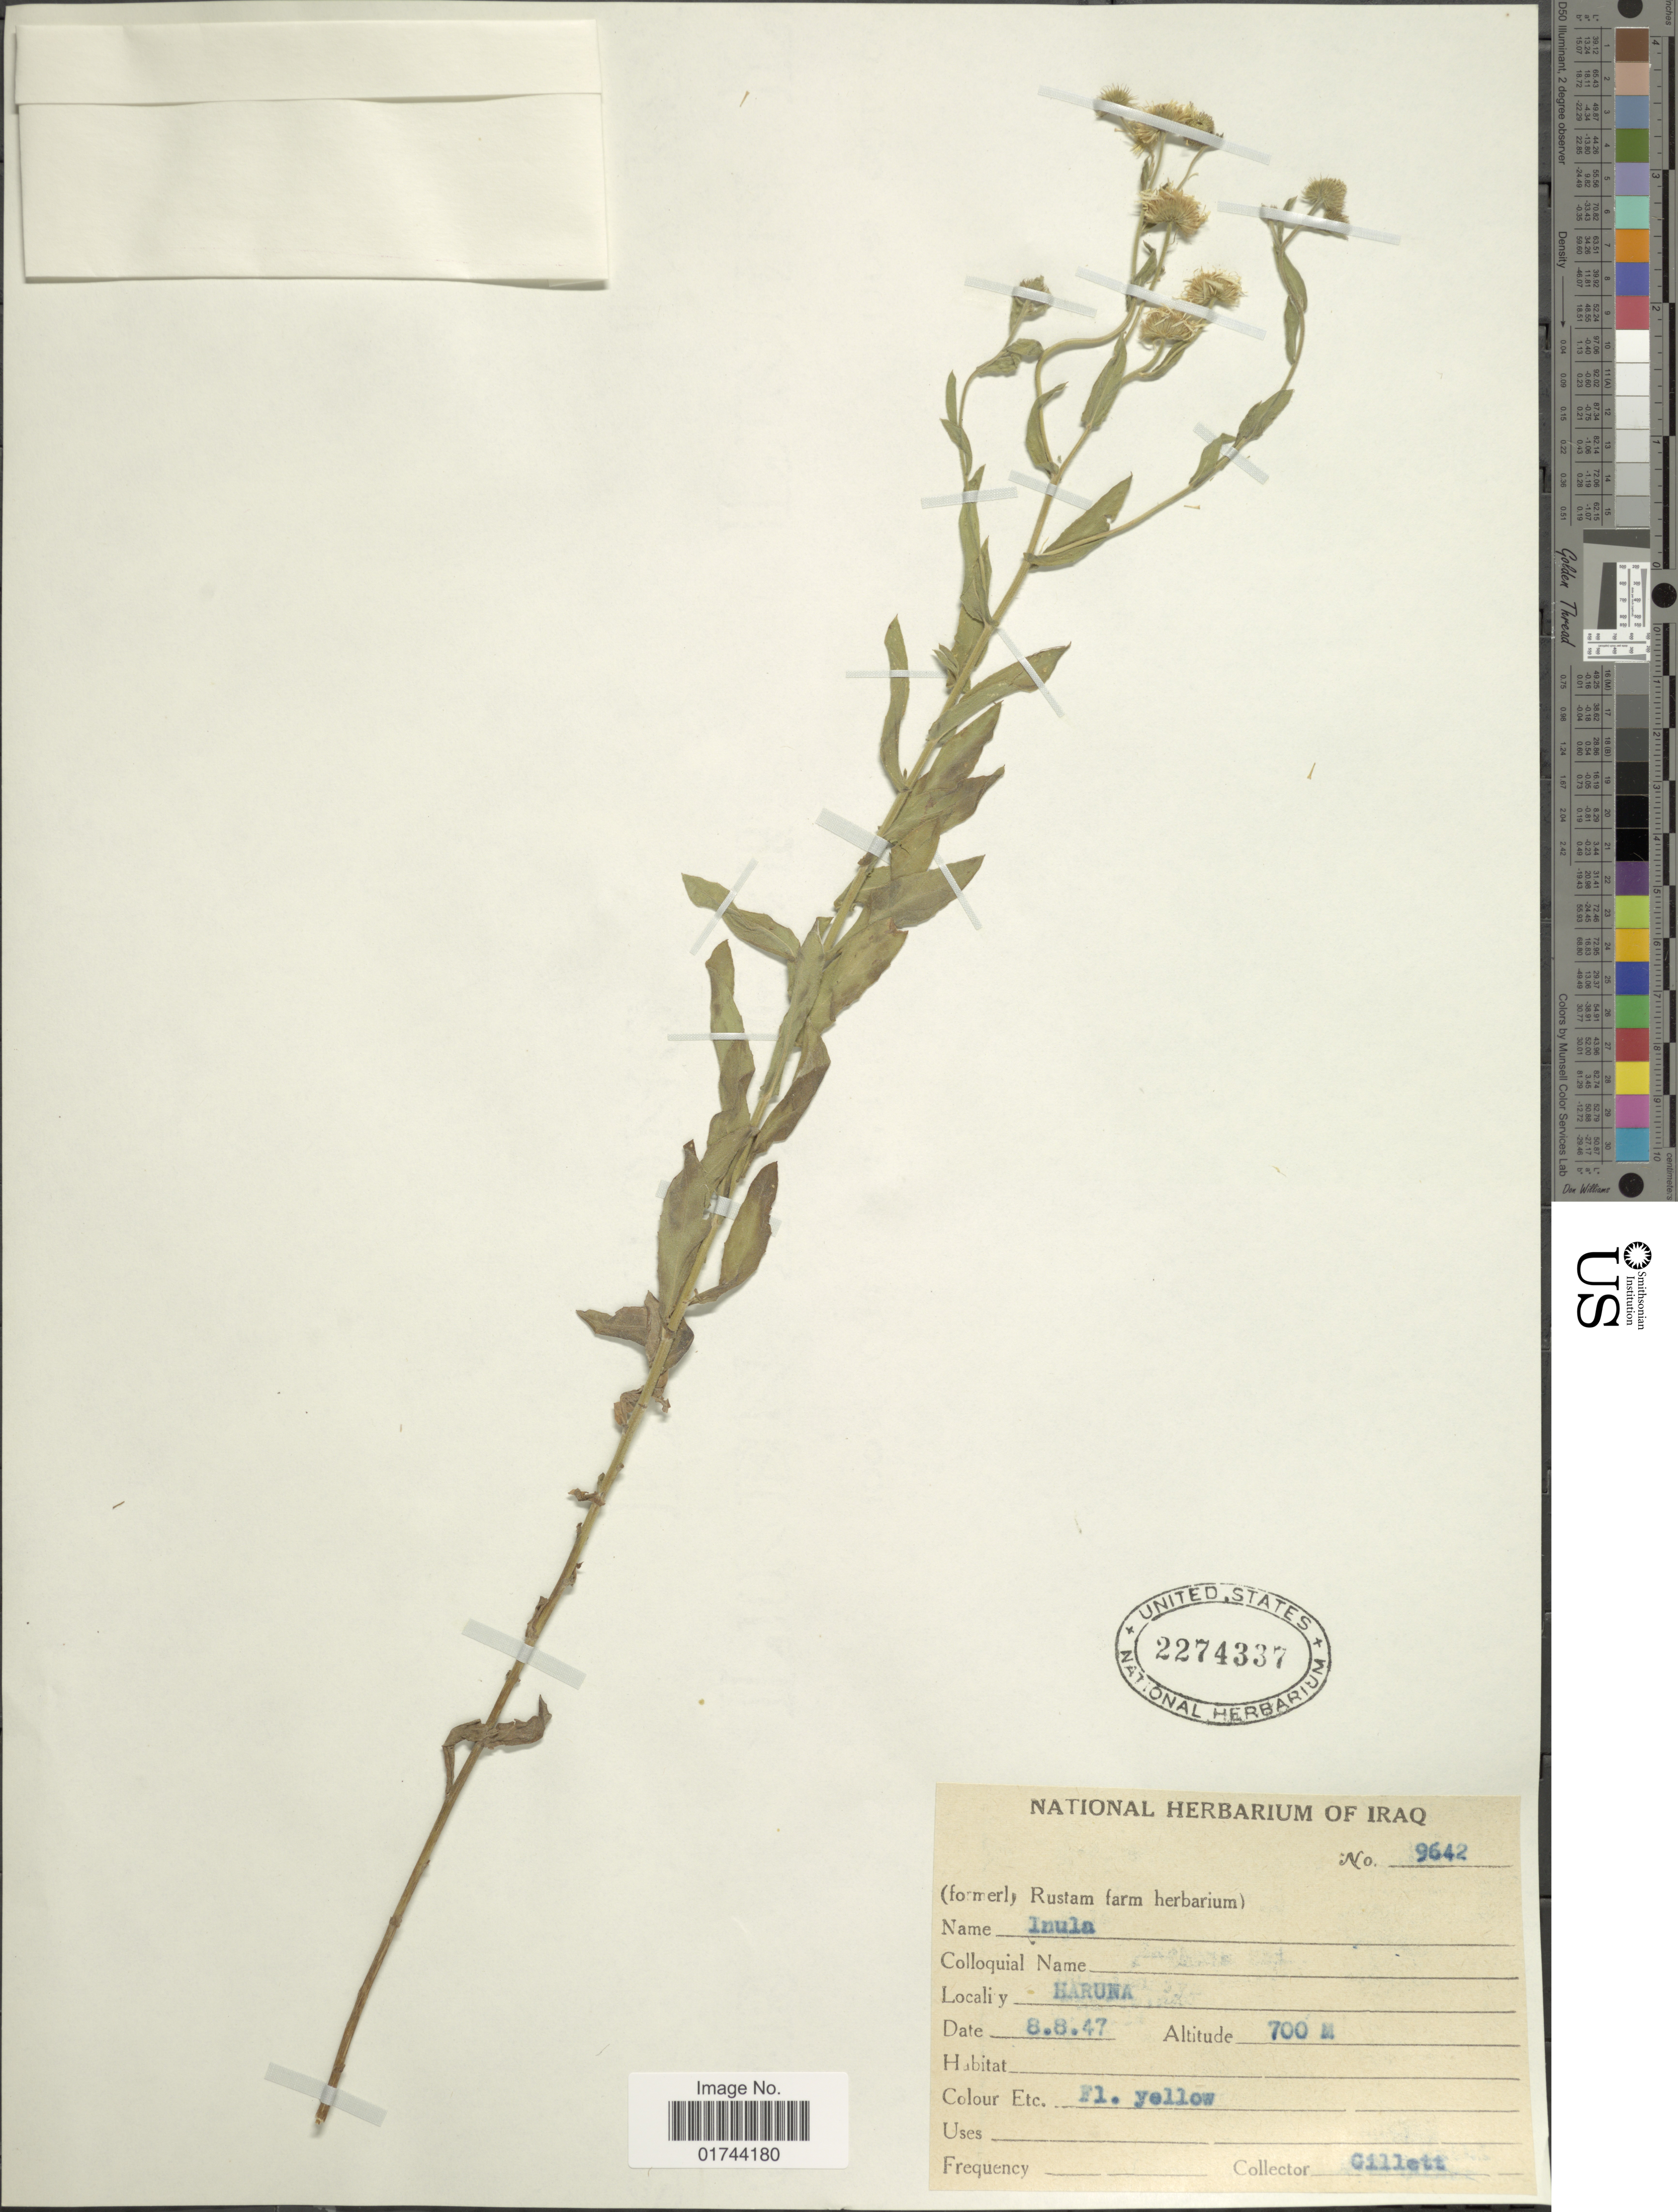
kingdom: Plantae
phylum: Tracheophyta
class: Magnoliopsida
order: Asterales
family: Asteraceae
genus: Inula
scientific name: Inula sp.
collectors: Gillett, --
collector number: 9642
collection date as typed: Transcribed d/m/y: 8/8/47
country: Iraq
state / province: Dahuk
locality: Haruna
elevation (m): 700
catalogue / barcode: US 2274337